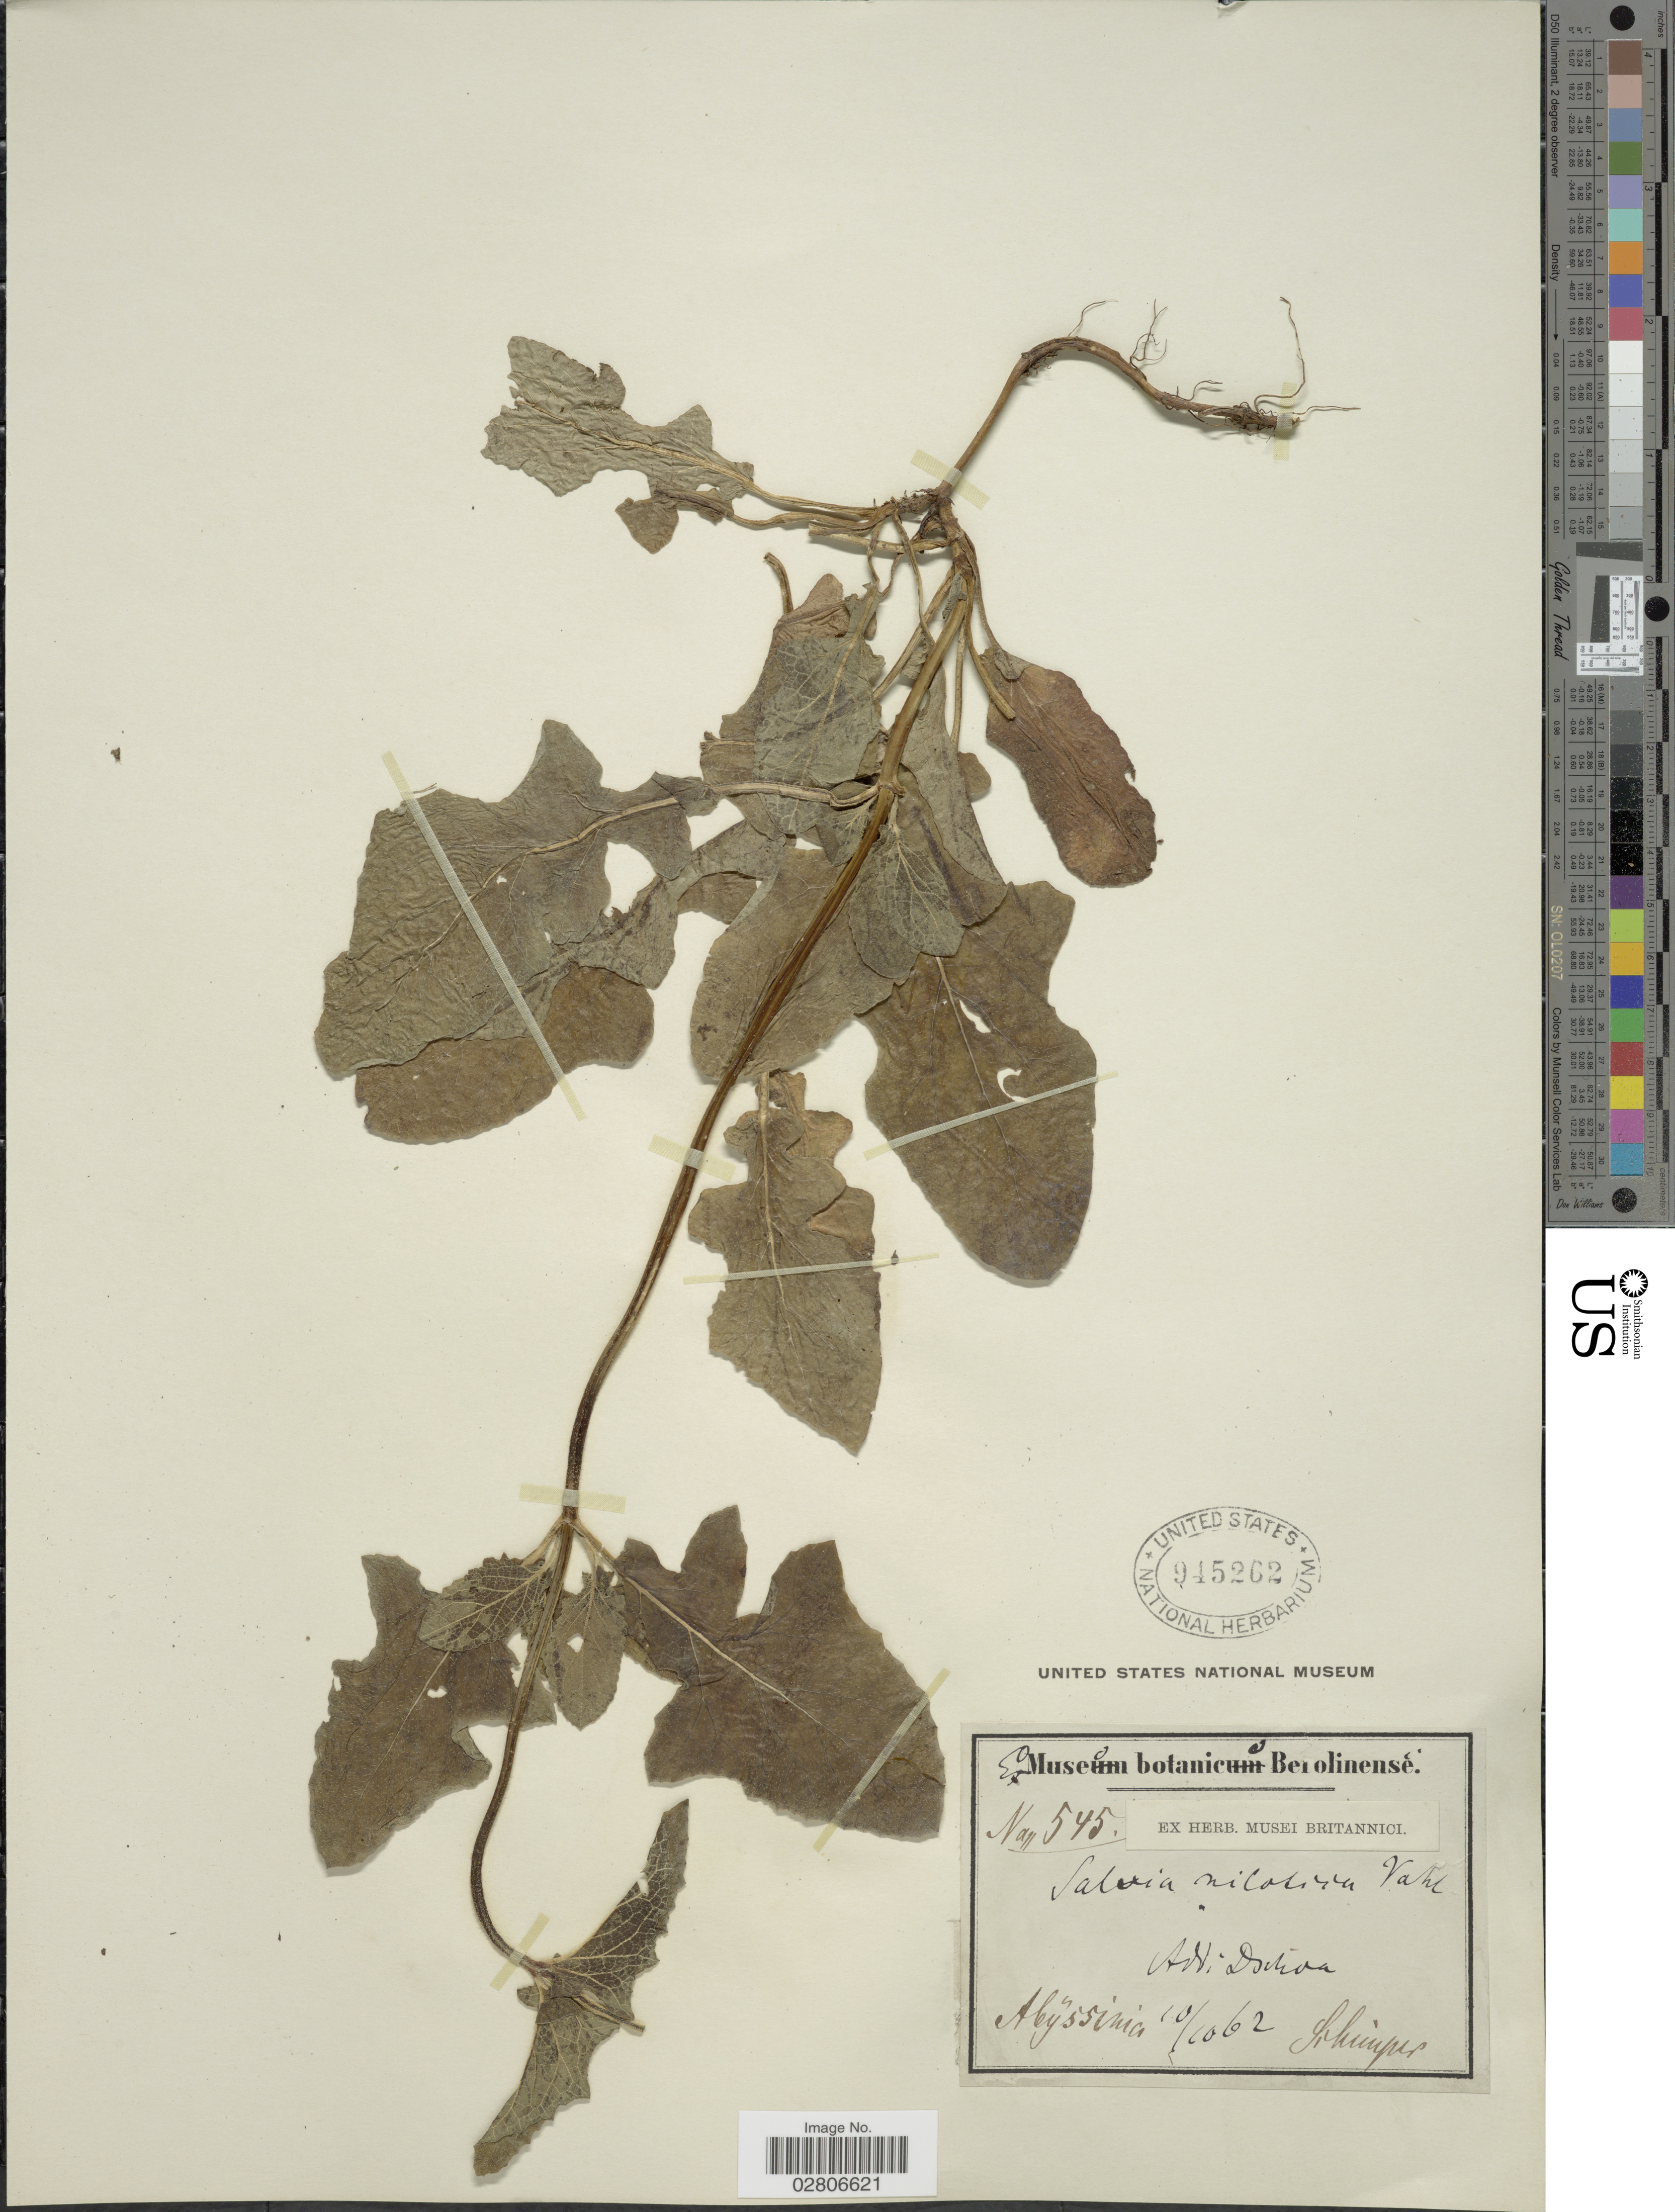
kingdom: Plantae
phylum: Tracheophyta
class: Magnoliopsida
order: Lamiales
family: Lamiaceae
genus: Salvia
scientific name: Salvia nilotica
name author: Juss. ex Jacq.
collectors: -. Schimper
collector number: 545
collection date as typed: Transcribed d/m/y: 10/10/62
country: Eritrea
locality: Addi Dschoa [interpreted], Abÿssinia.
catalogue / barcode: US 945262